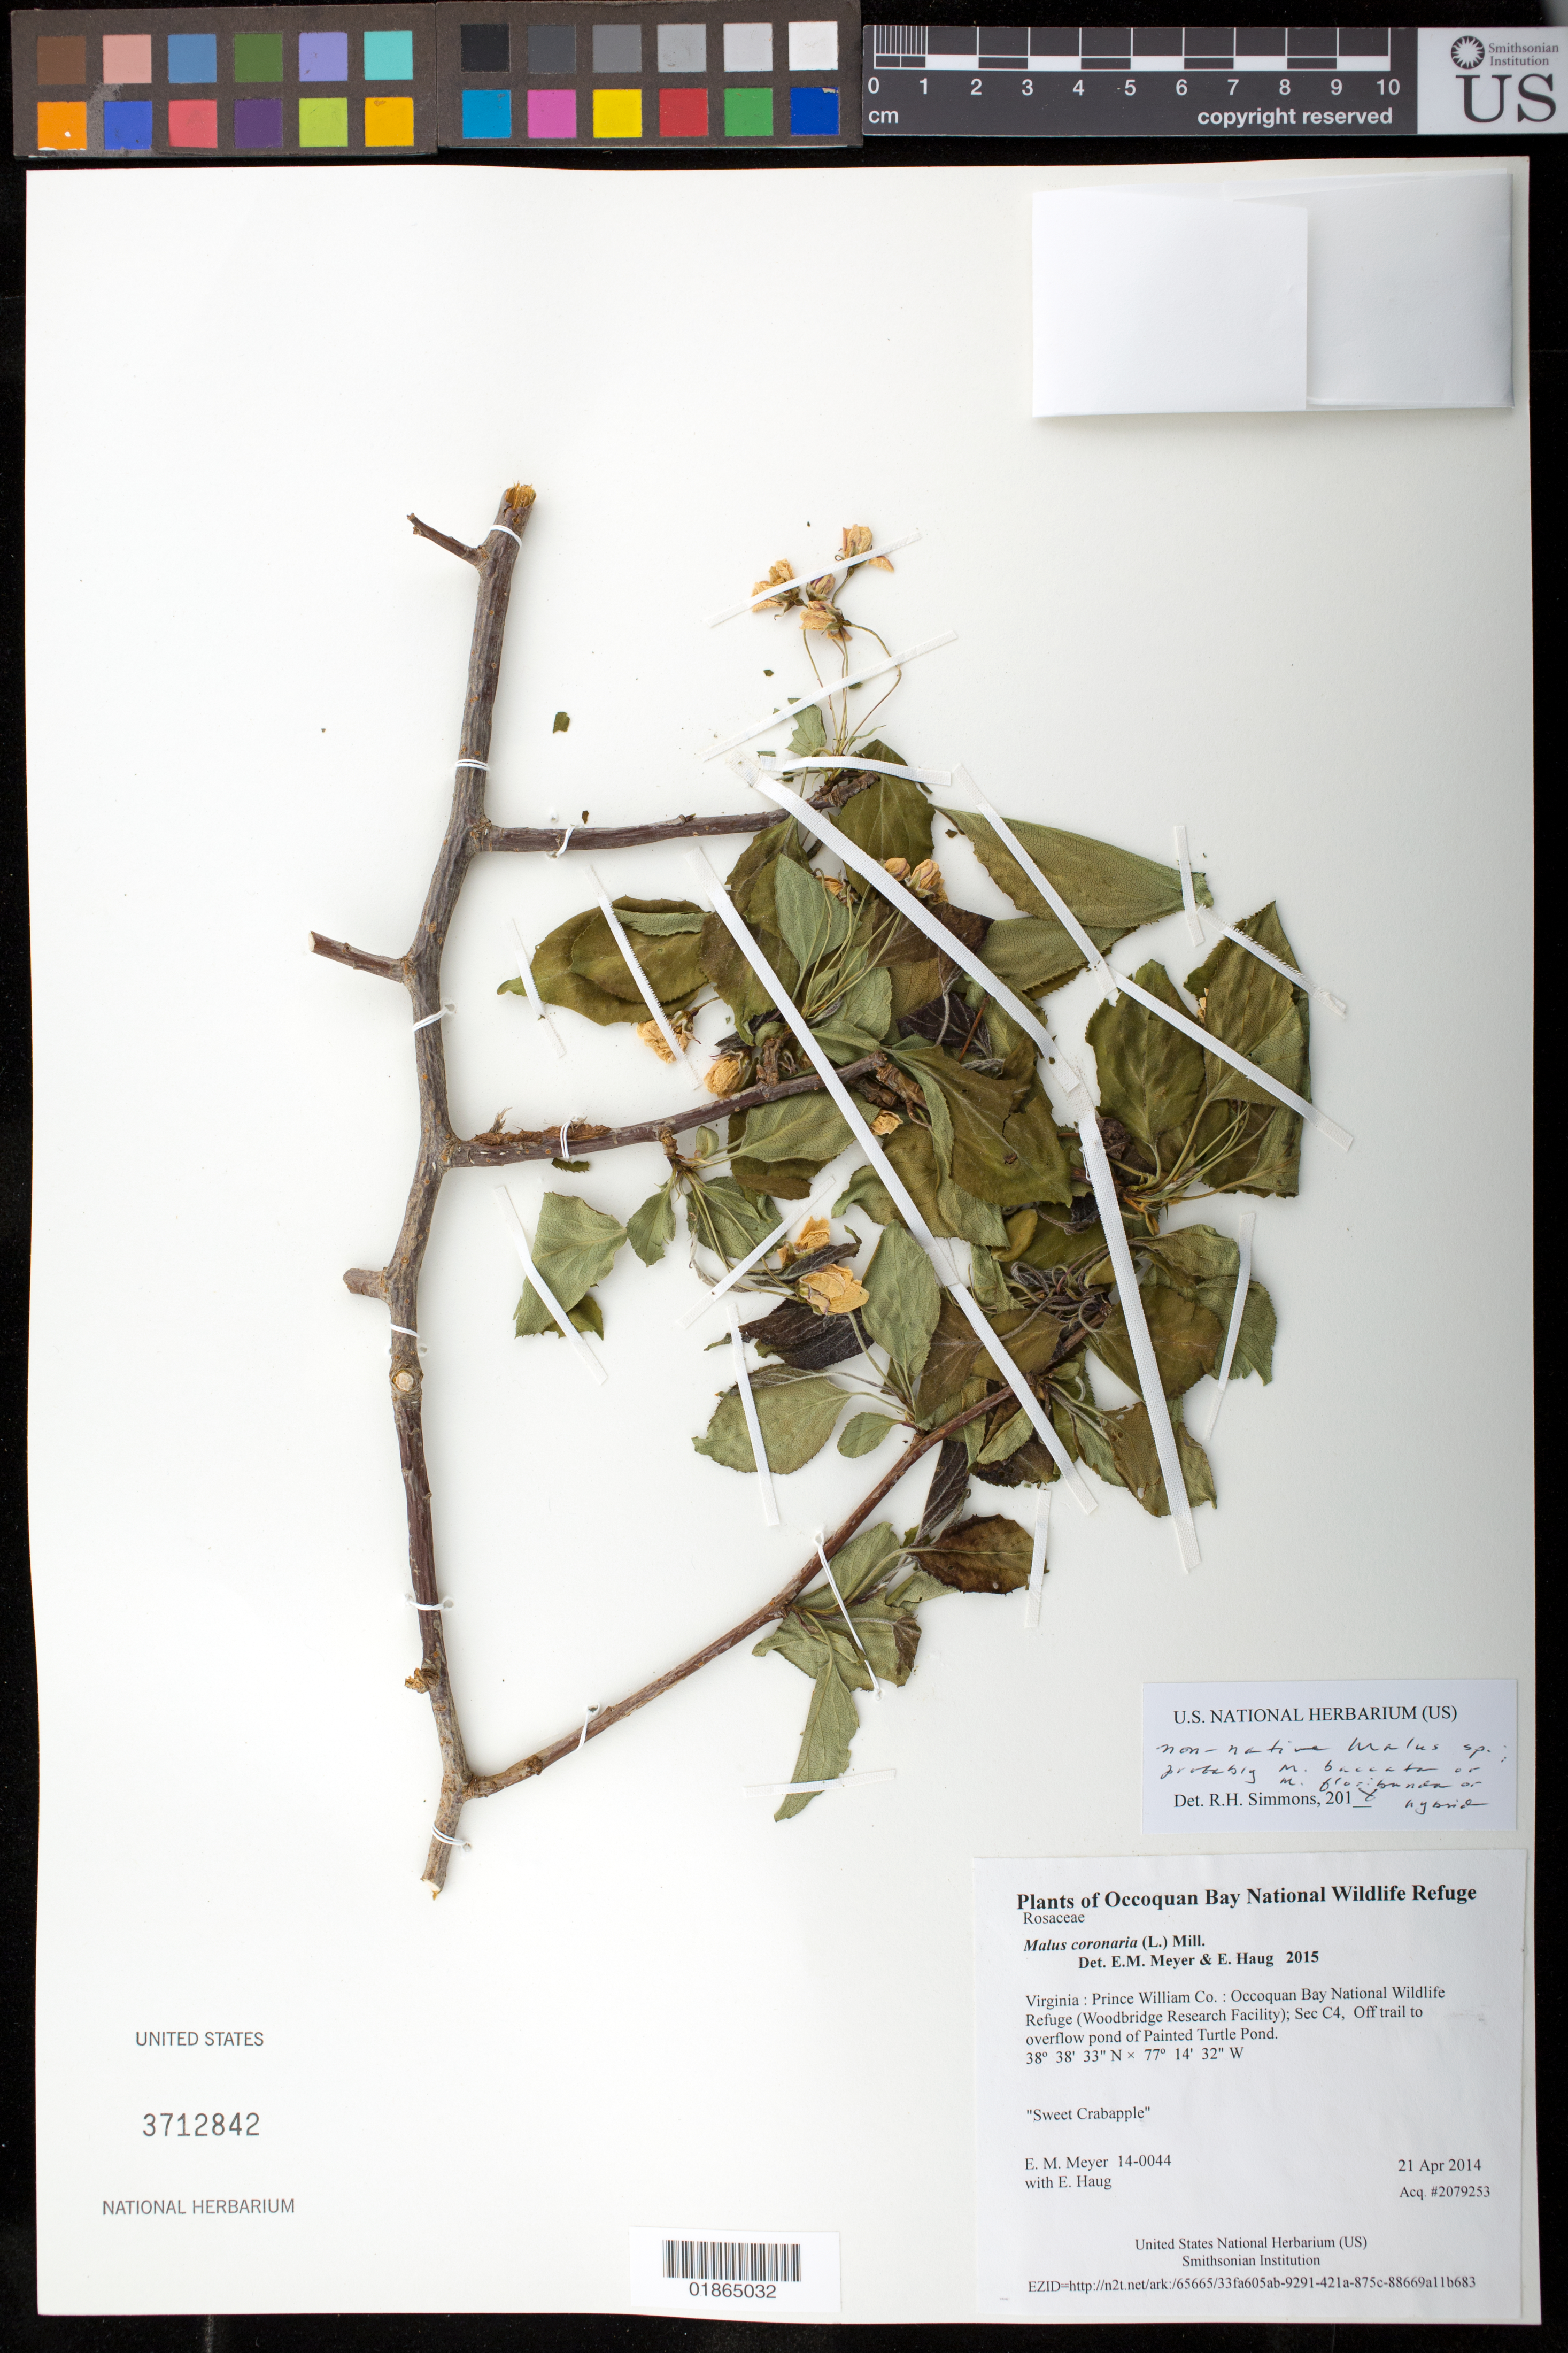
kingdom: Plantae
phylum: Tracheophyta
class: Magnoliopsida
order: Rosales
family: Rosaceae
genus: Malus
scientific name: Malus sp.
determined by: Simmons, R. H., (UNITED STATES)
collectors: E. M. Meyer & E. Haug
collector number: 14-0044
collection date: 2014-04-21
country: United States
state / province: Virginia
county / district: Prince William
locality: Occoquan Bay National Wildlife Refuge (Woodbridge Research Facility); Sec C4, Off trail to overflow pond of Painted Turtle Pond.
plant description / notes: Sweet Crabapple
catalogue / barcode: US 3712842